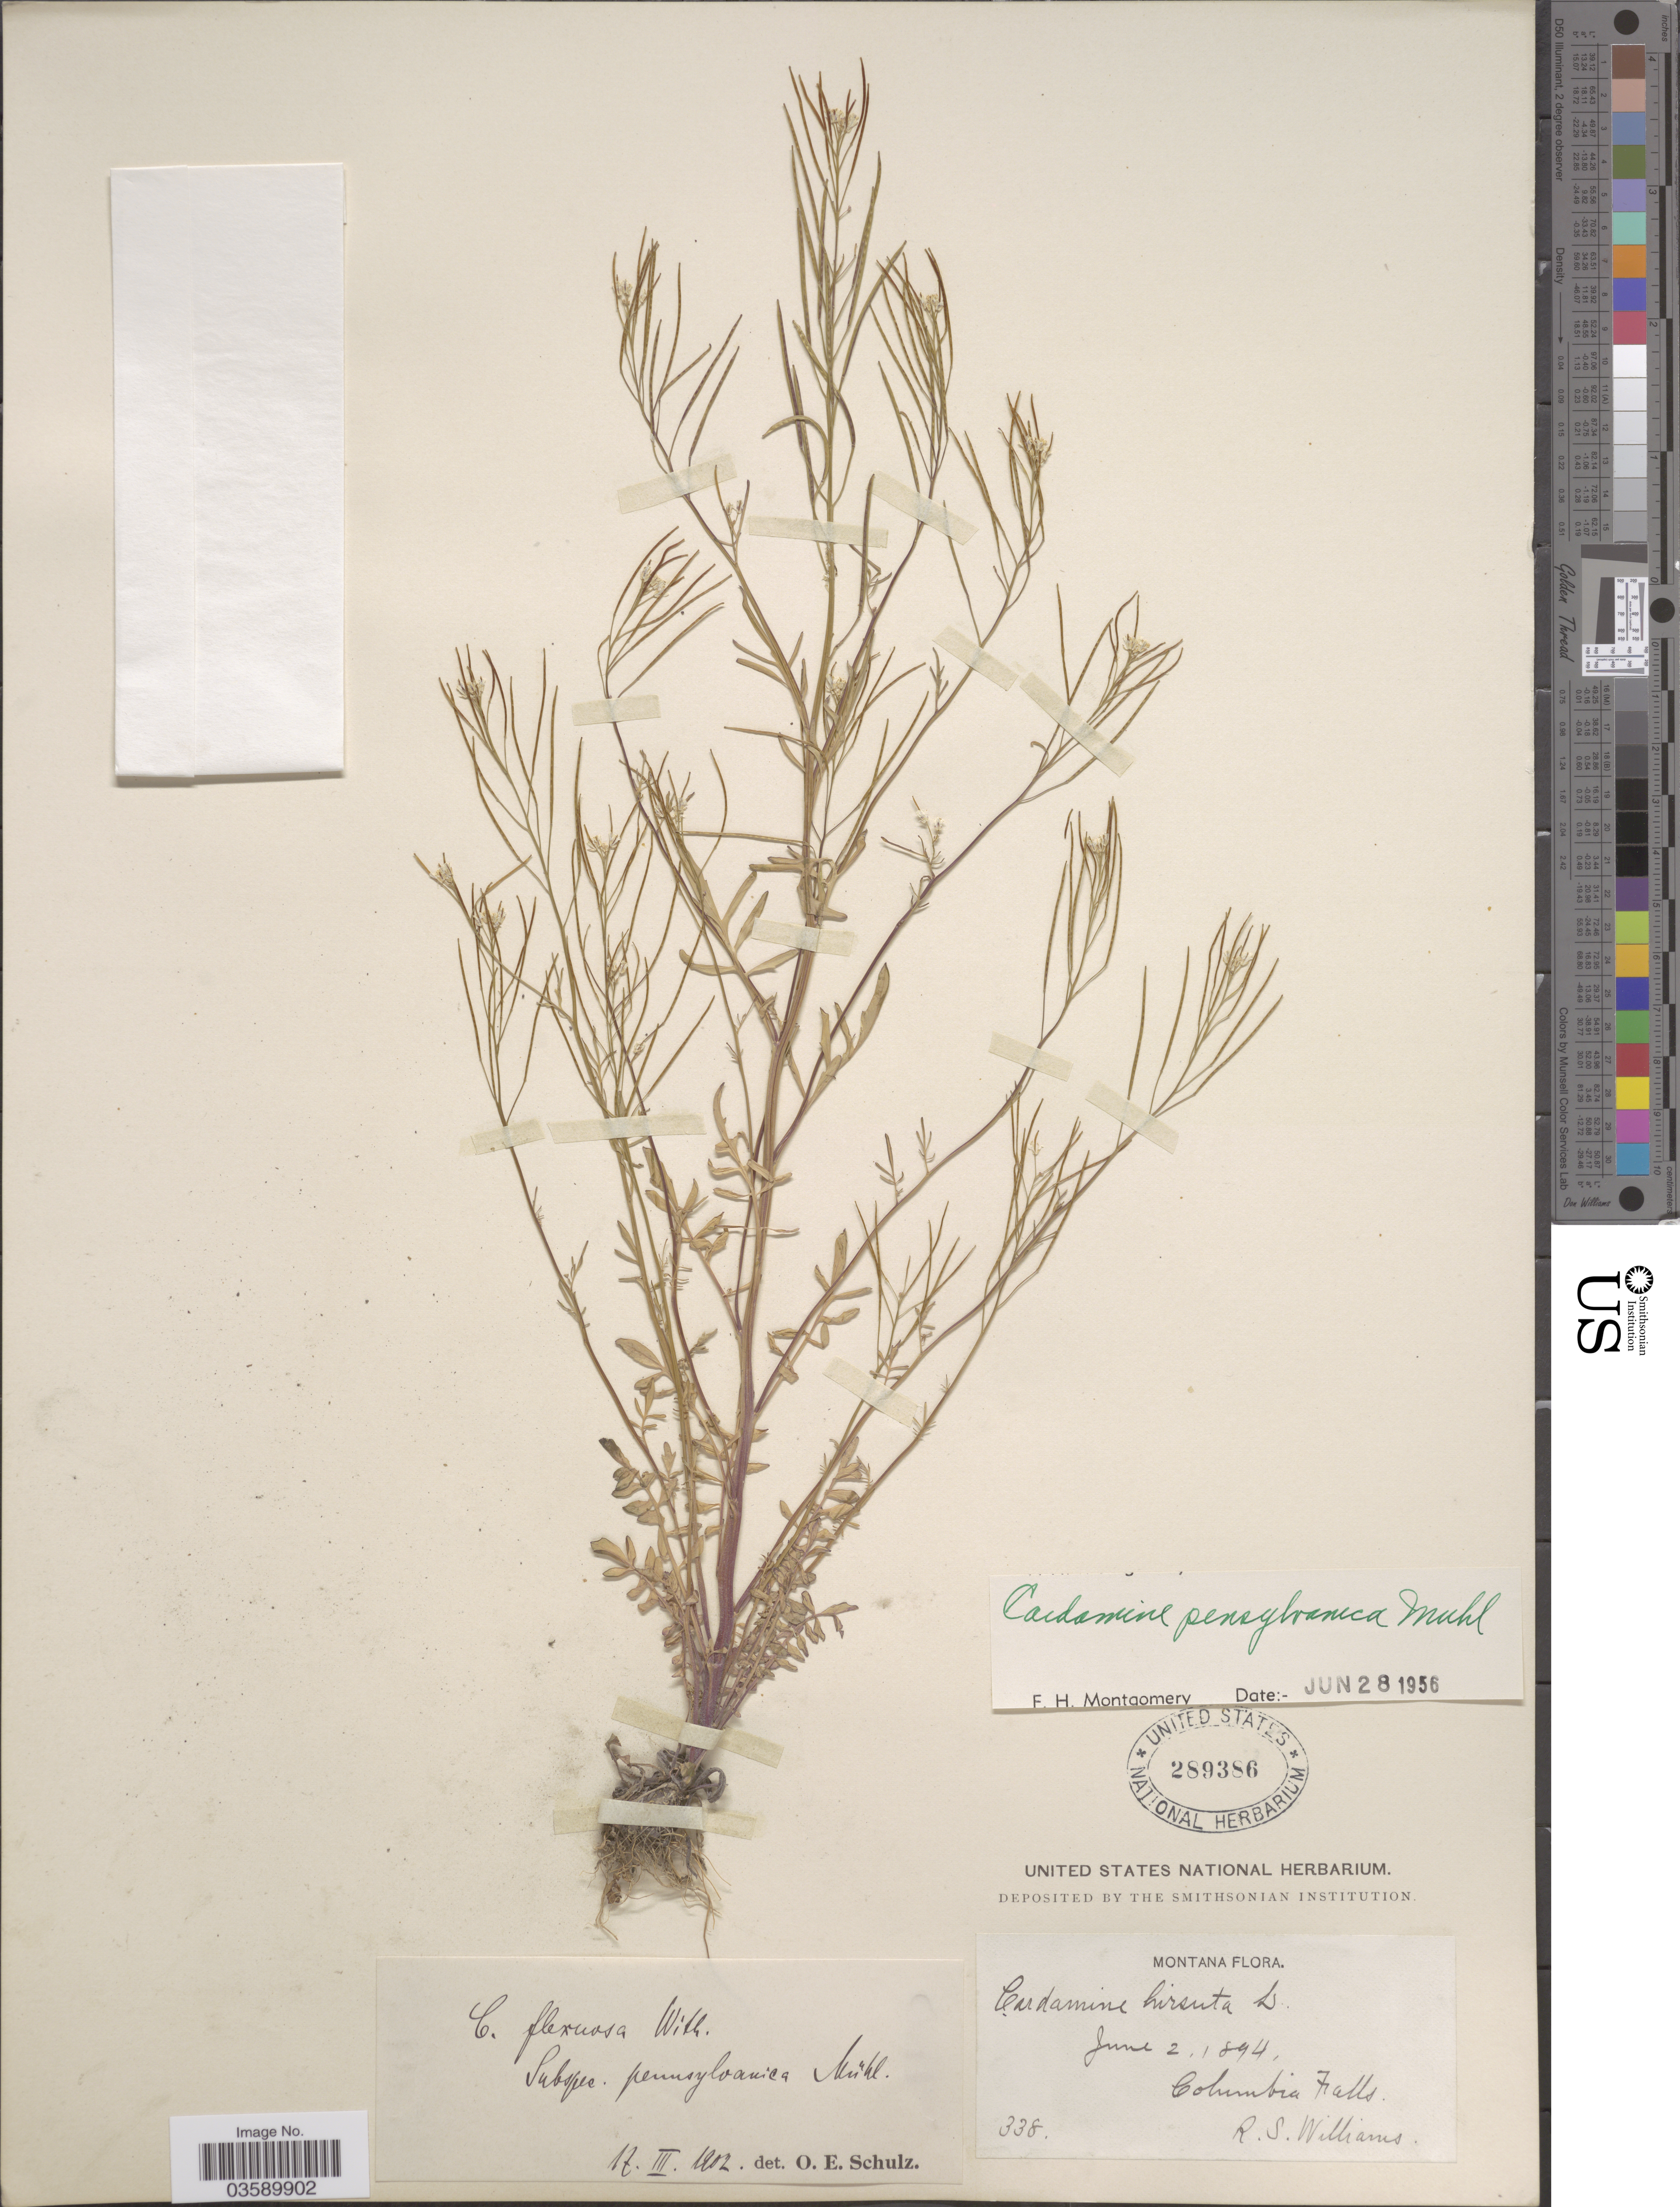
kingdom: Plantae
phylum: Tracheophyta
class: Magnoliopsida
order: Brassicales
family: Brassicaceae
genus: Cardamine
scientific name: Cardamine pensylvanica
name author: Muhl. ex Willd.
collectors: R. S. Williams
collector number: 338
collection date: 1894-06-02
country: United States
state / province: Montana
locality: Columbia Falls.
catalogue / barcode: US 289386